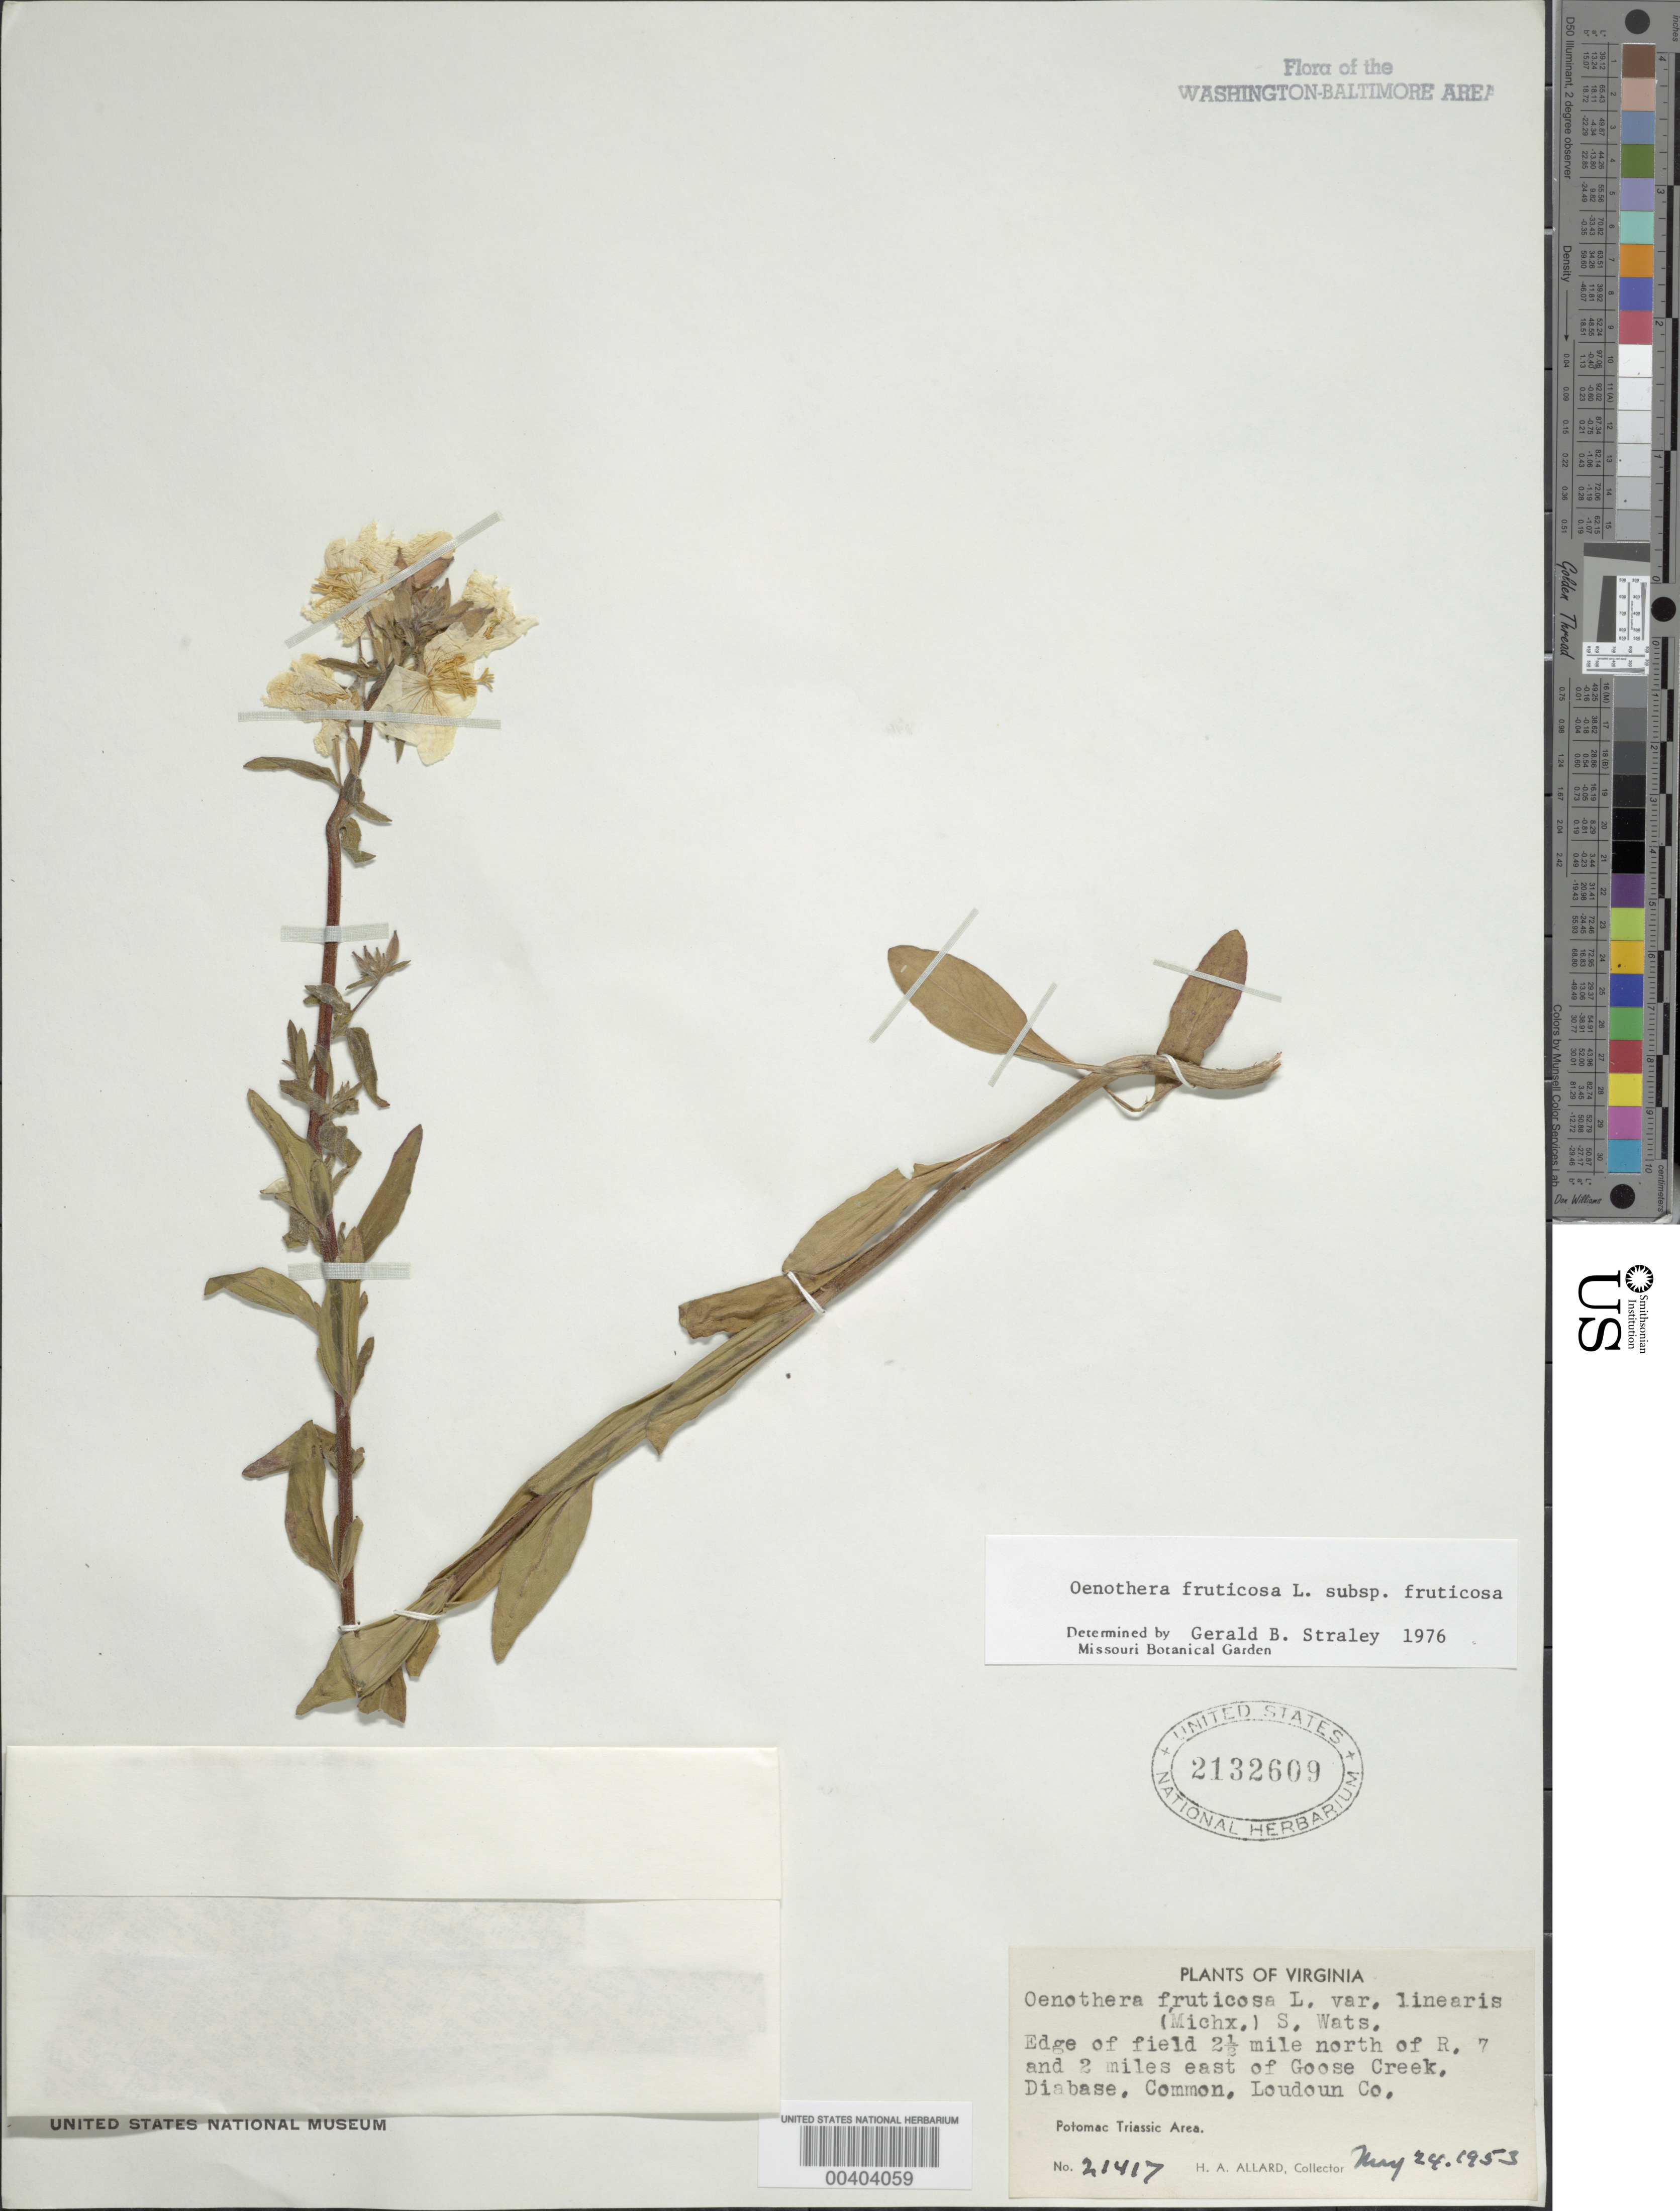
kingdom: Plantae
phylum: Tracheophyta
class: Magnoliopsida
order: Myrtales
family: Onagraceae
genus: Oenothera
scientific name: Oenothera fruticosa subsp. fruticosa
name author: L.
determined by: Straley, G. B.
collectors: H. A. Allard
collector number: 21417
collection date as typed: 24 May 1953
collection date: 1953-05-24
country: United States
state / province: Virginia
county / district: Loudoun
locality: Rea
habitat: Edge of field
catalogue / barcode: US 2132609